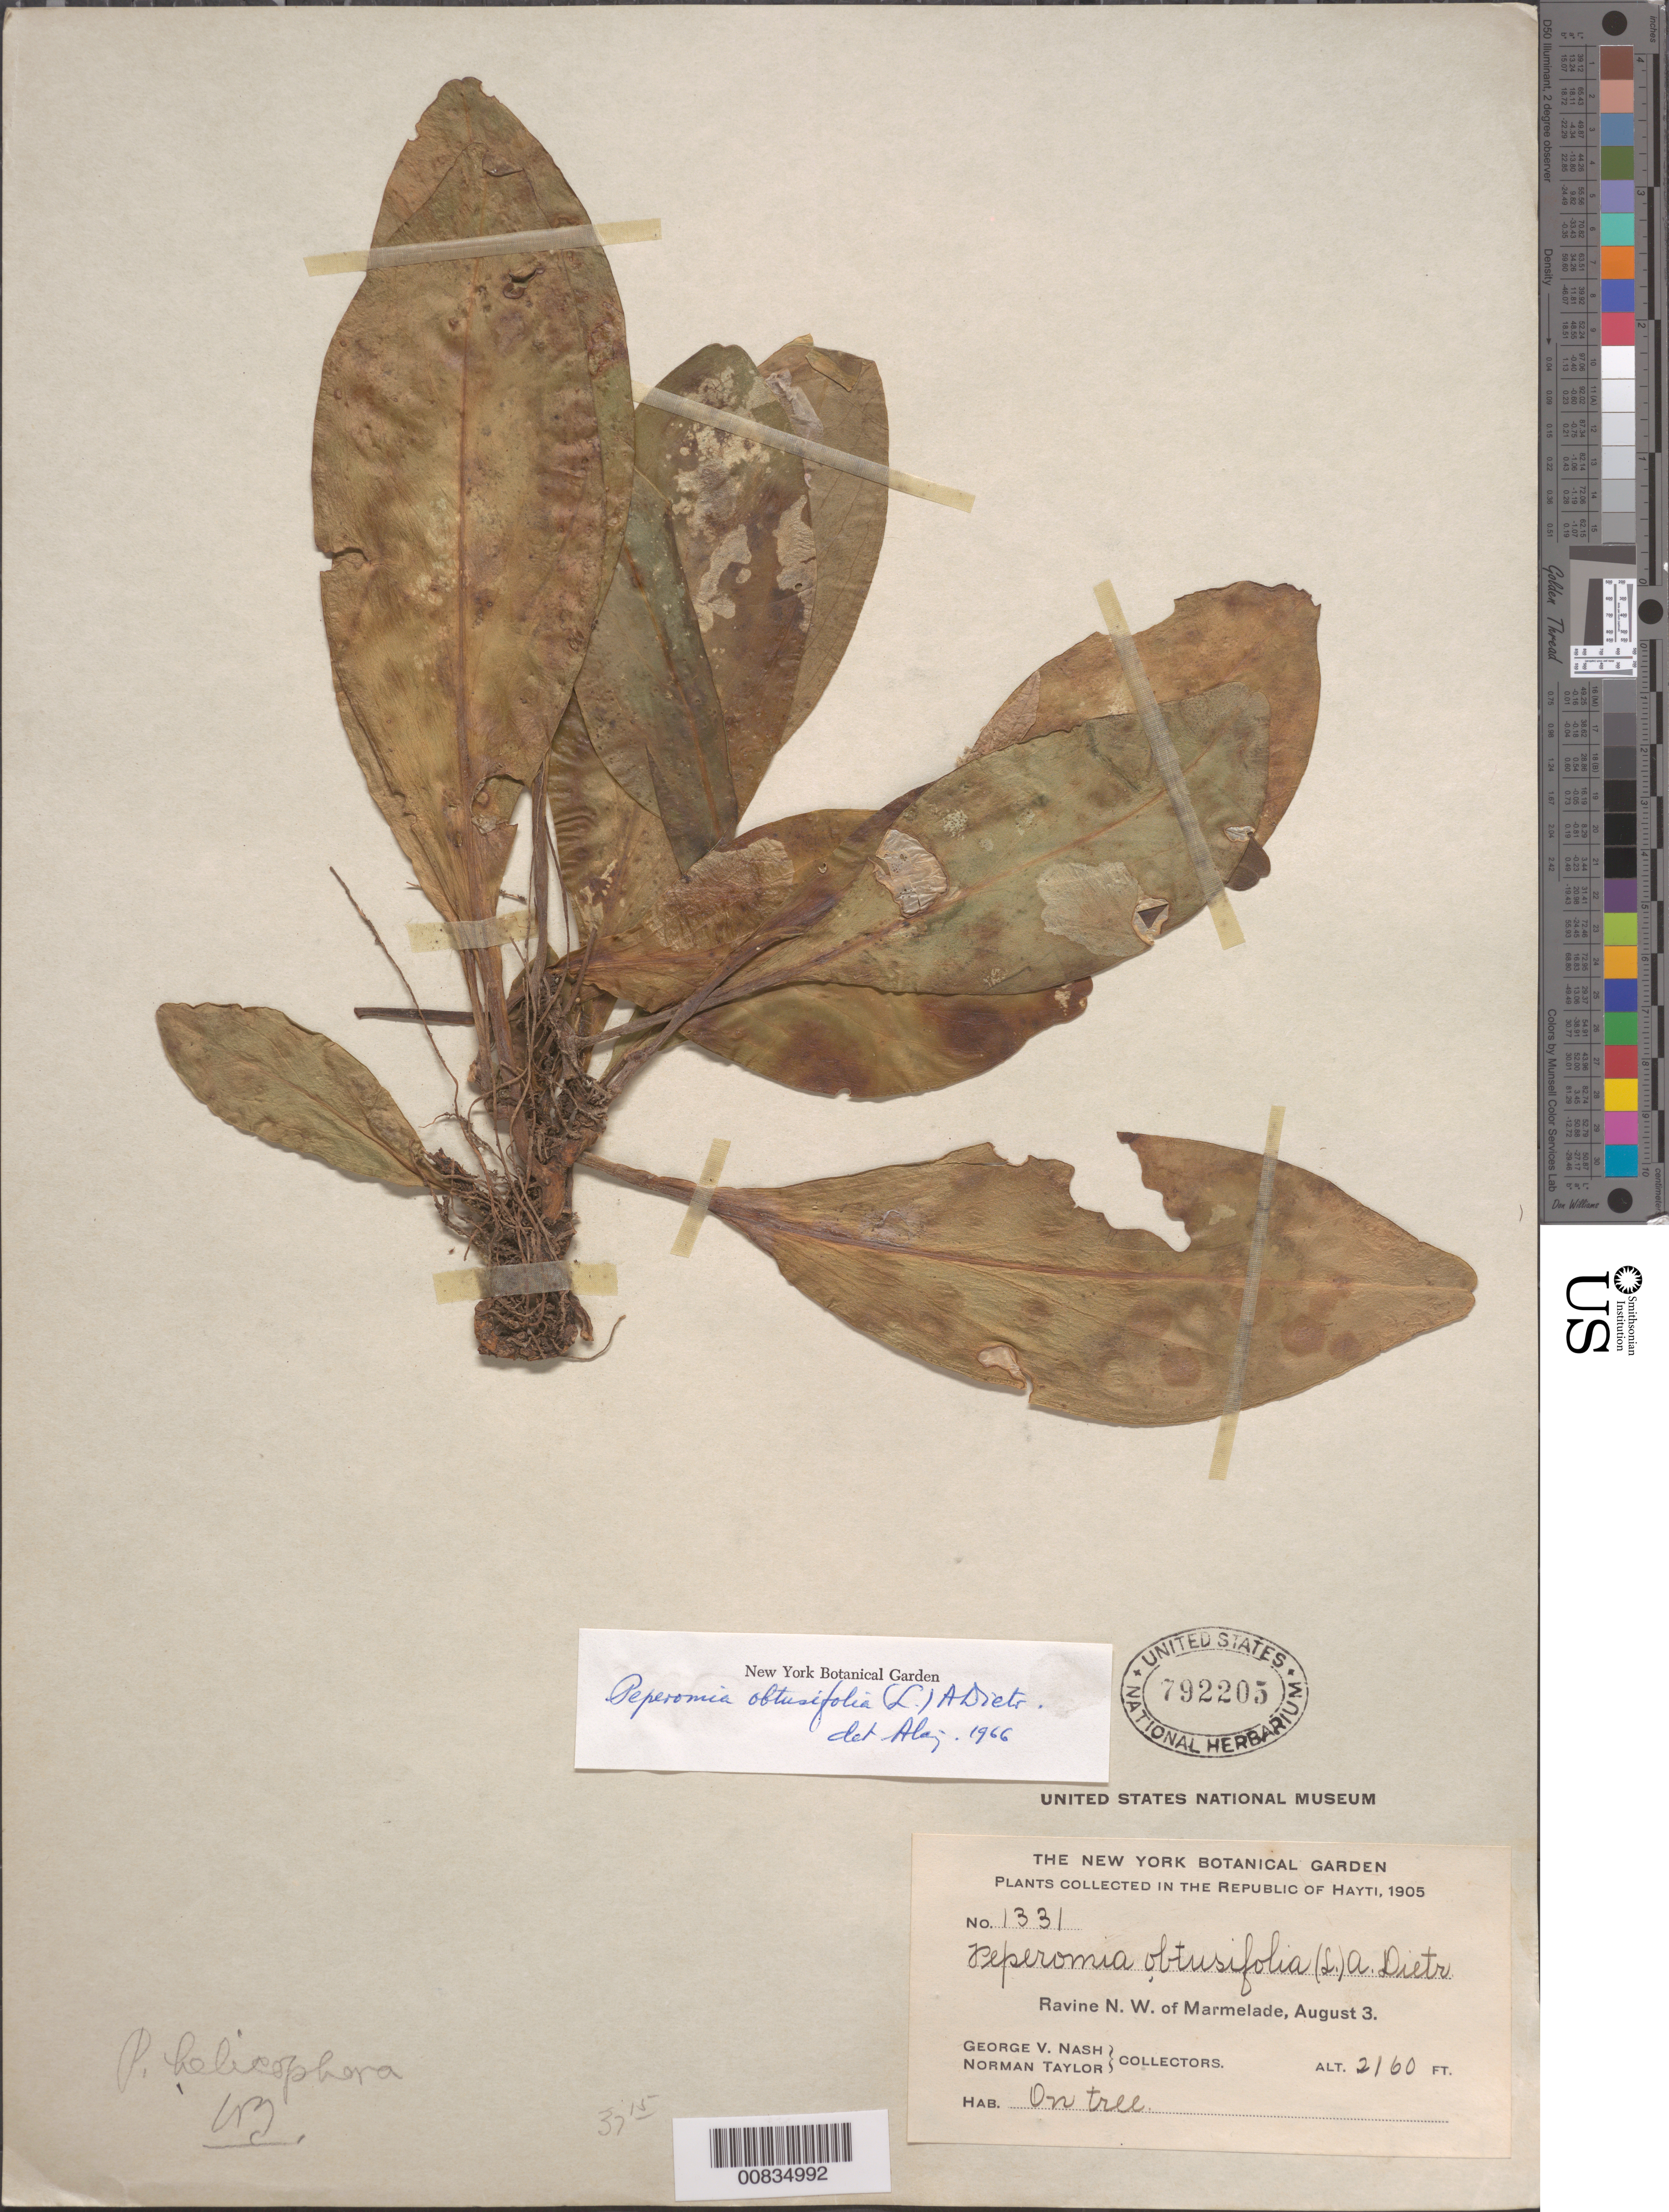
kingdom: Plantae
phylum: Tracheophyta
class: Magnoliopsida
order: Piperales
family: Piperaceae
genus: Peperomia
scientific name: Peperomia obtusifolia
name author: (L.) A. Dietr.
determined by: Liogier, Alain H.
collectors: G. V. Nash & N. Taylor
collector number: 1331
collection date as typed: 03 Aug 1905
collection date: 1905-08-03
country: Haiti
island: Hispaniola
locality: Ravine N.W. of Marmelade.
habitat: On tree.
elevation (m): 658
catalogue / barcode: US 792205